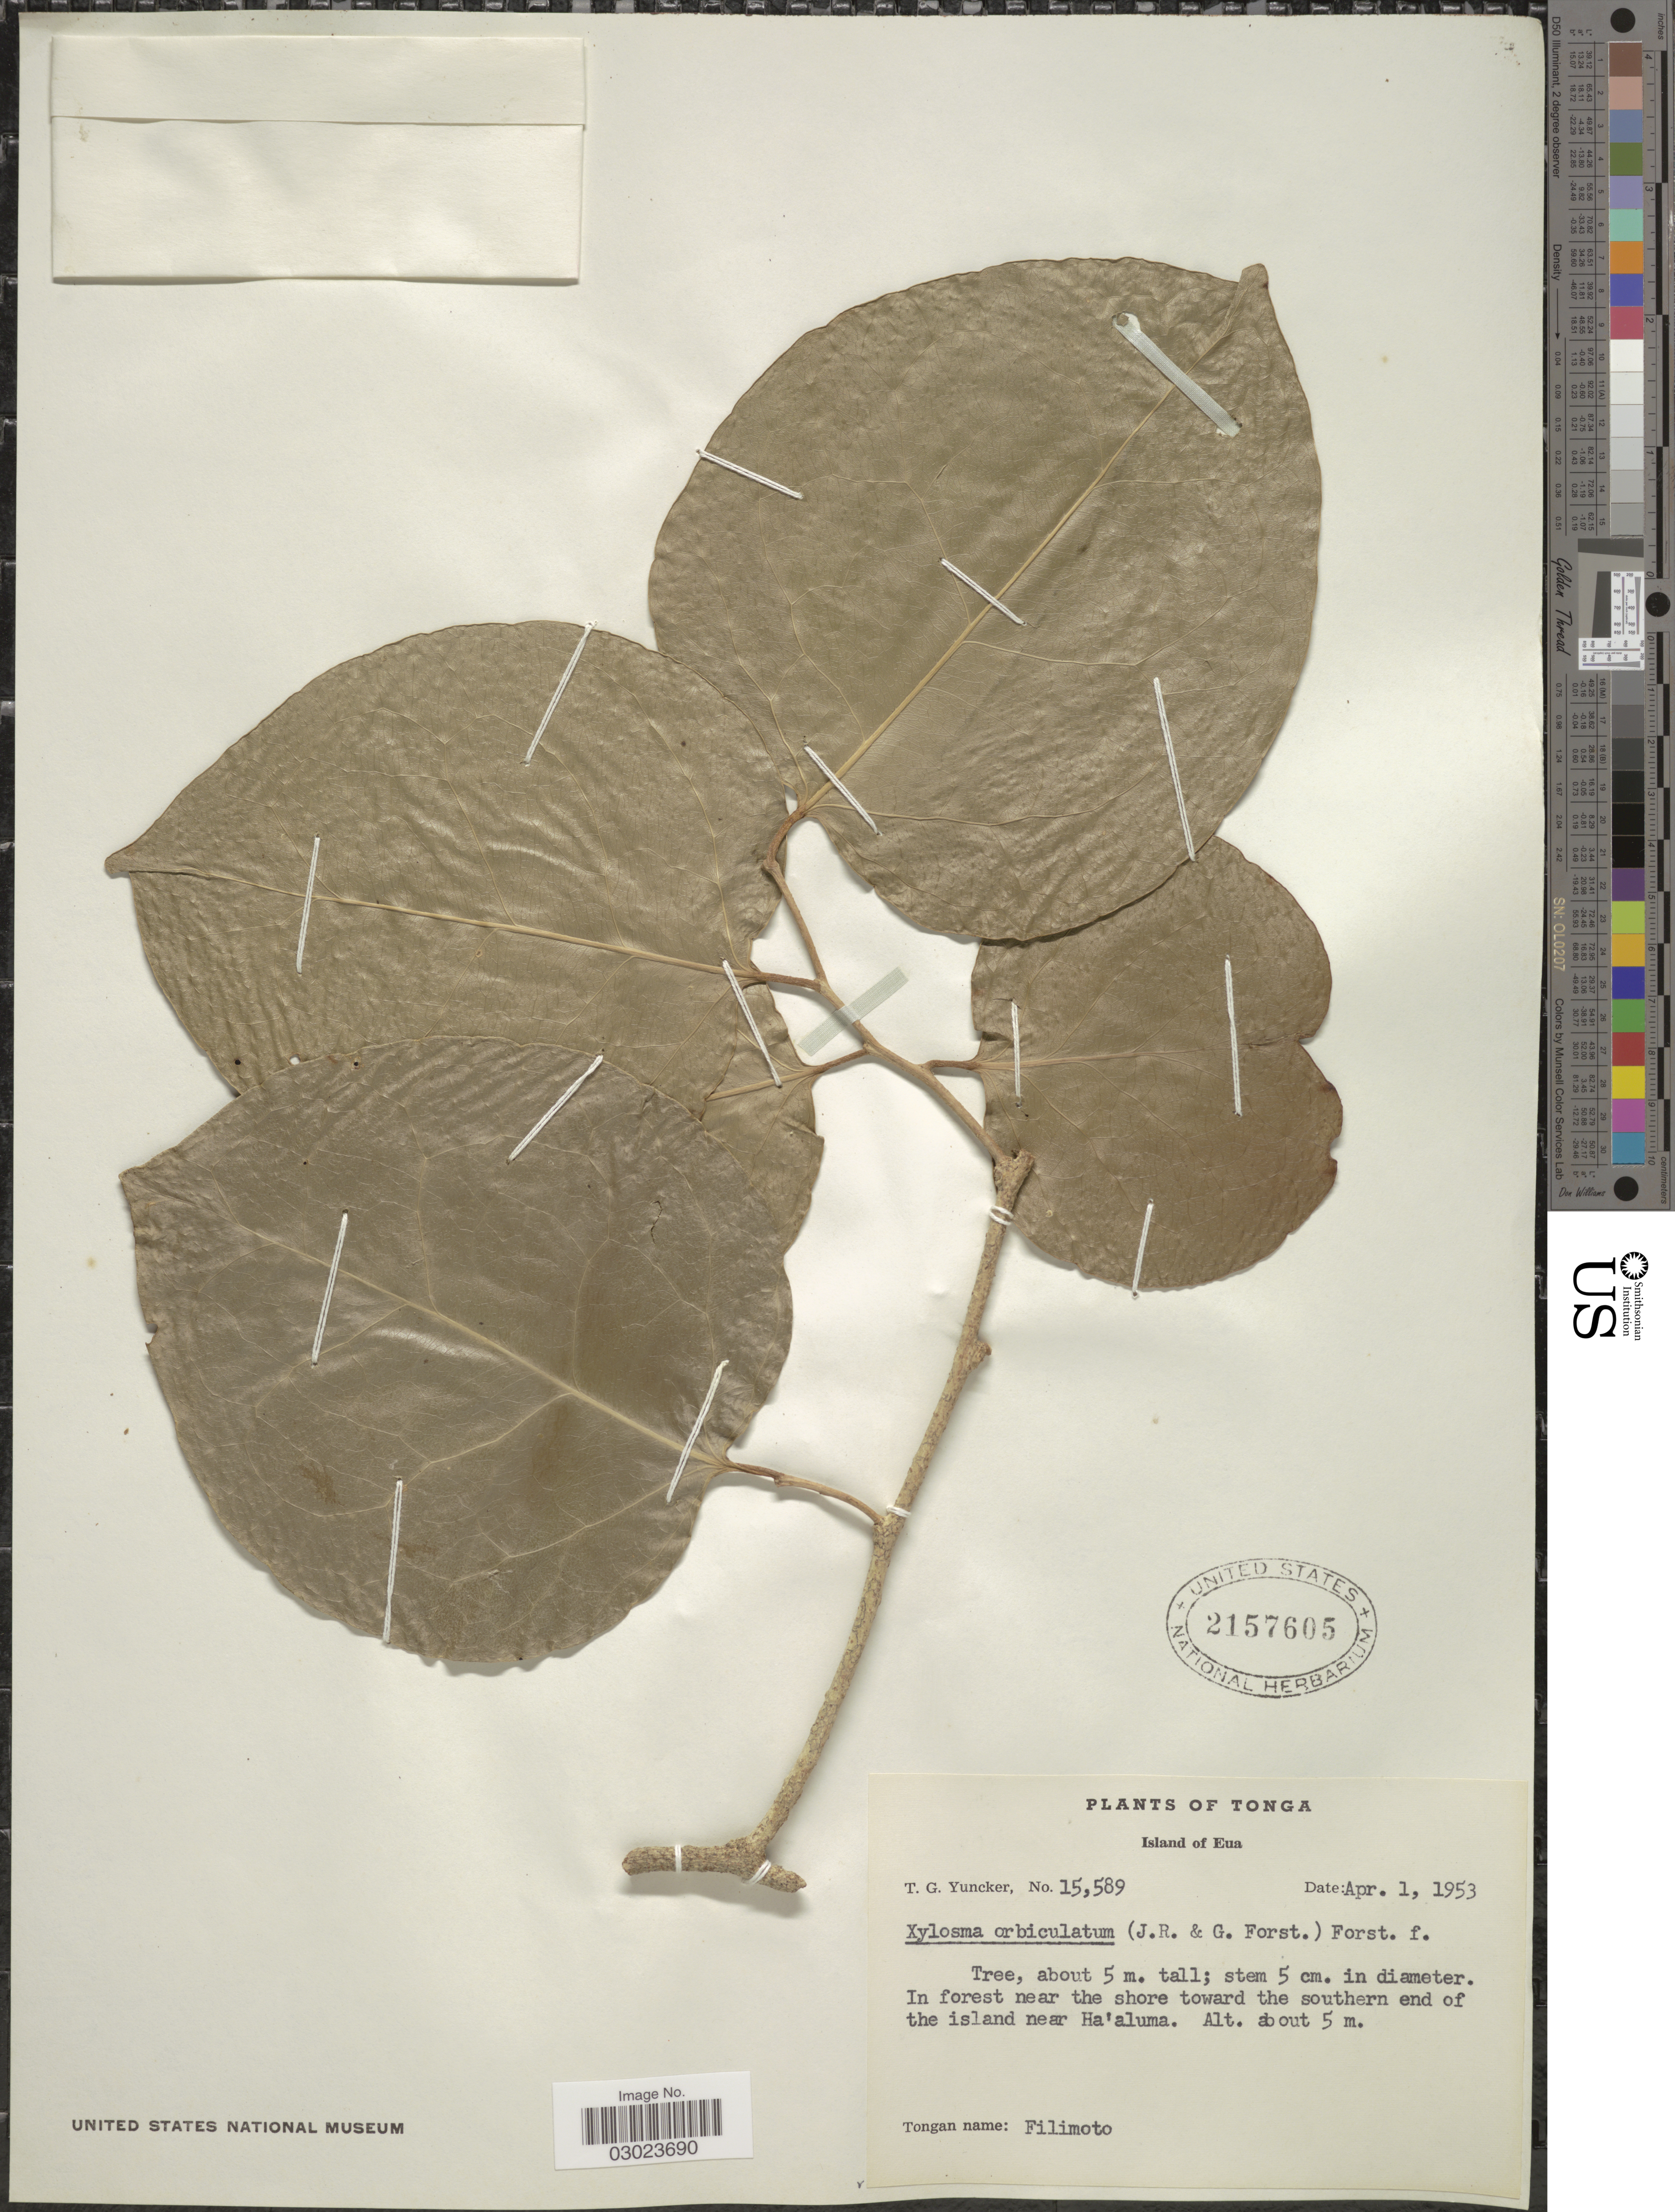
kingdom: Plantae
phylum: Tracheophyta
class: Magnoliopsida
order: Malpighiales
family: Salicaceae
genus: Xylosma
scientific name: Xylosma smithiana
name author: Fosberg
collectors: T. G. Yuncker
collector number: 15589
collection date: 1953-04-01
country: Tonga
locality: Island of Eua. In forest near the shore toward the southern end of the island near Ha'aluma.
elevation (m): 5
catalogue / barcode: US 2157605